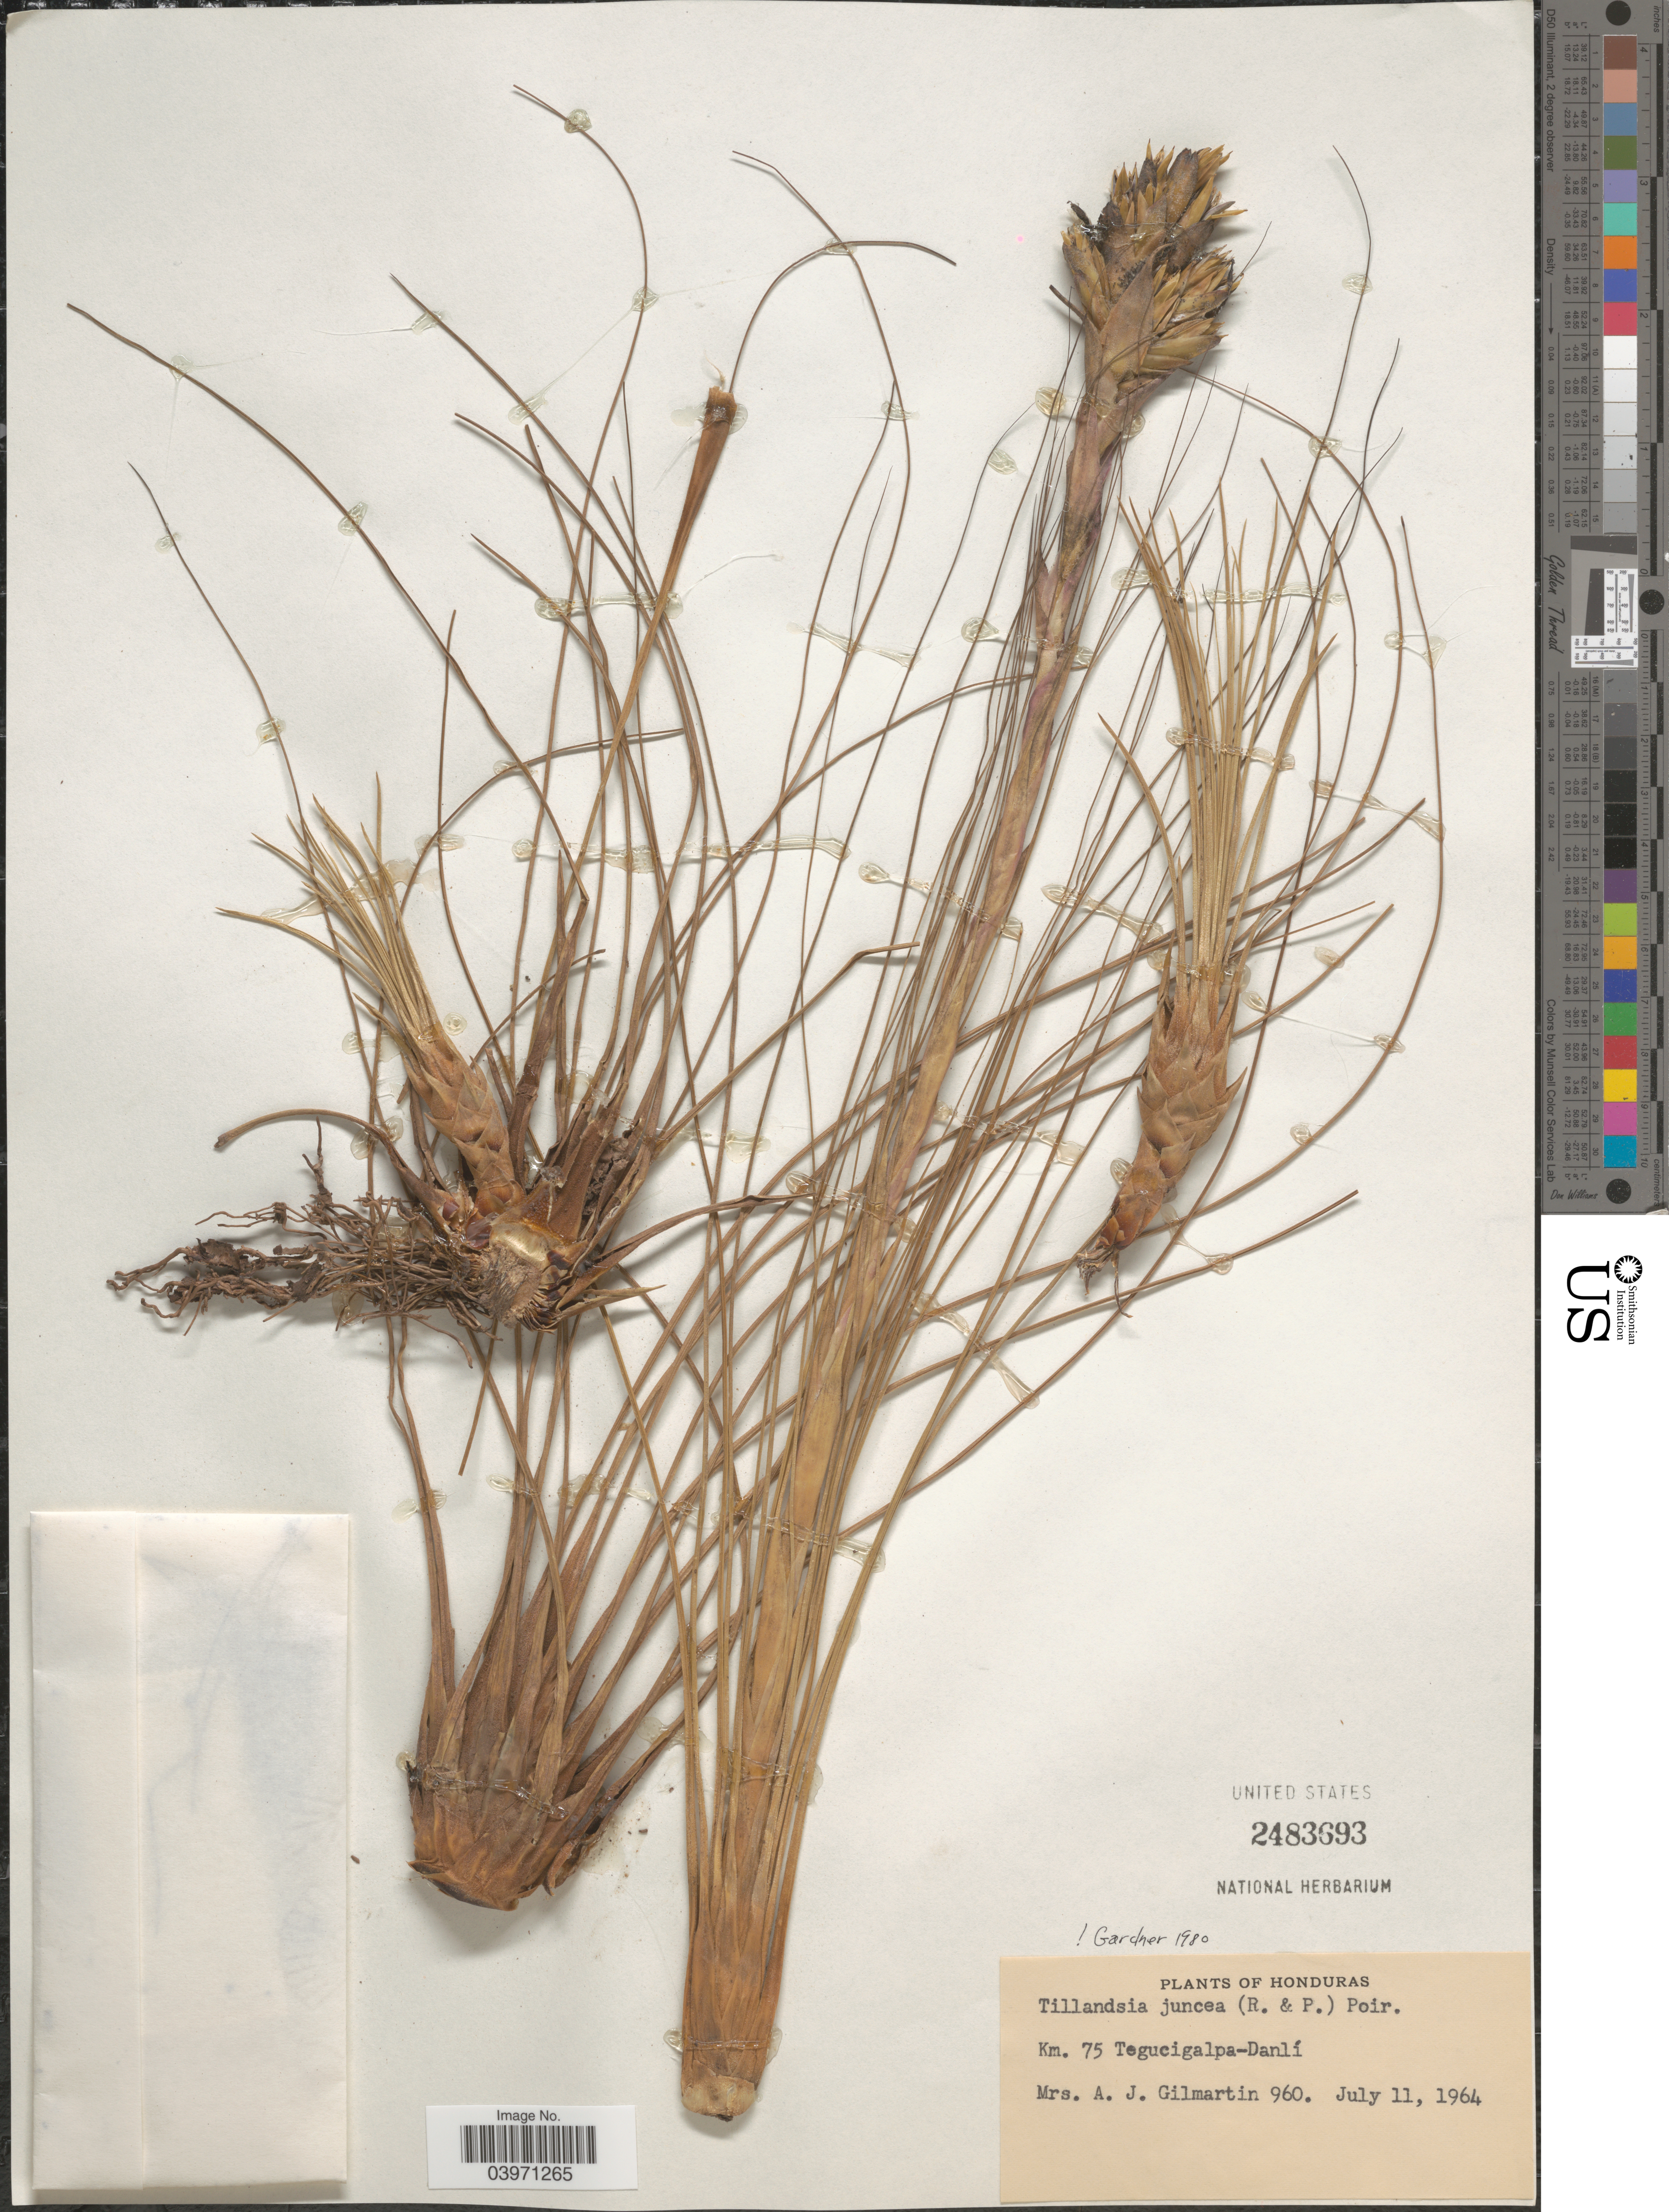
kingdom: Plantae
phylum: Tracheophyta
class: Liliopsida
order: Poales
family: Bromeliaceae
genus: Tillandsia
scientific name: Tillandsia juncea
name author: (Ruiz & Pav.) Poir.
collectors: A. J. Gilmartin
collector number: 960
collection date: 1964-07-11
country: Honduras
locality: Km. 75 Tegucigalpa-Danlí.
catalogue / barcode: US 2483693